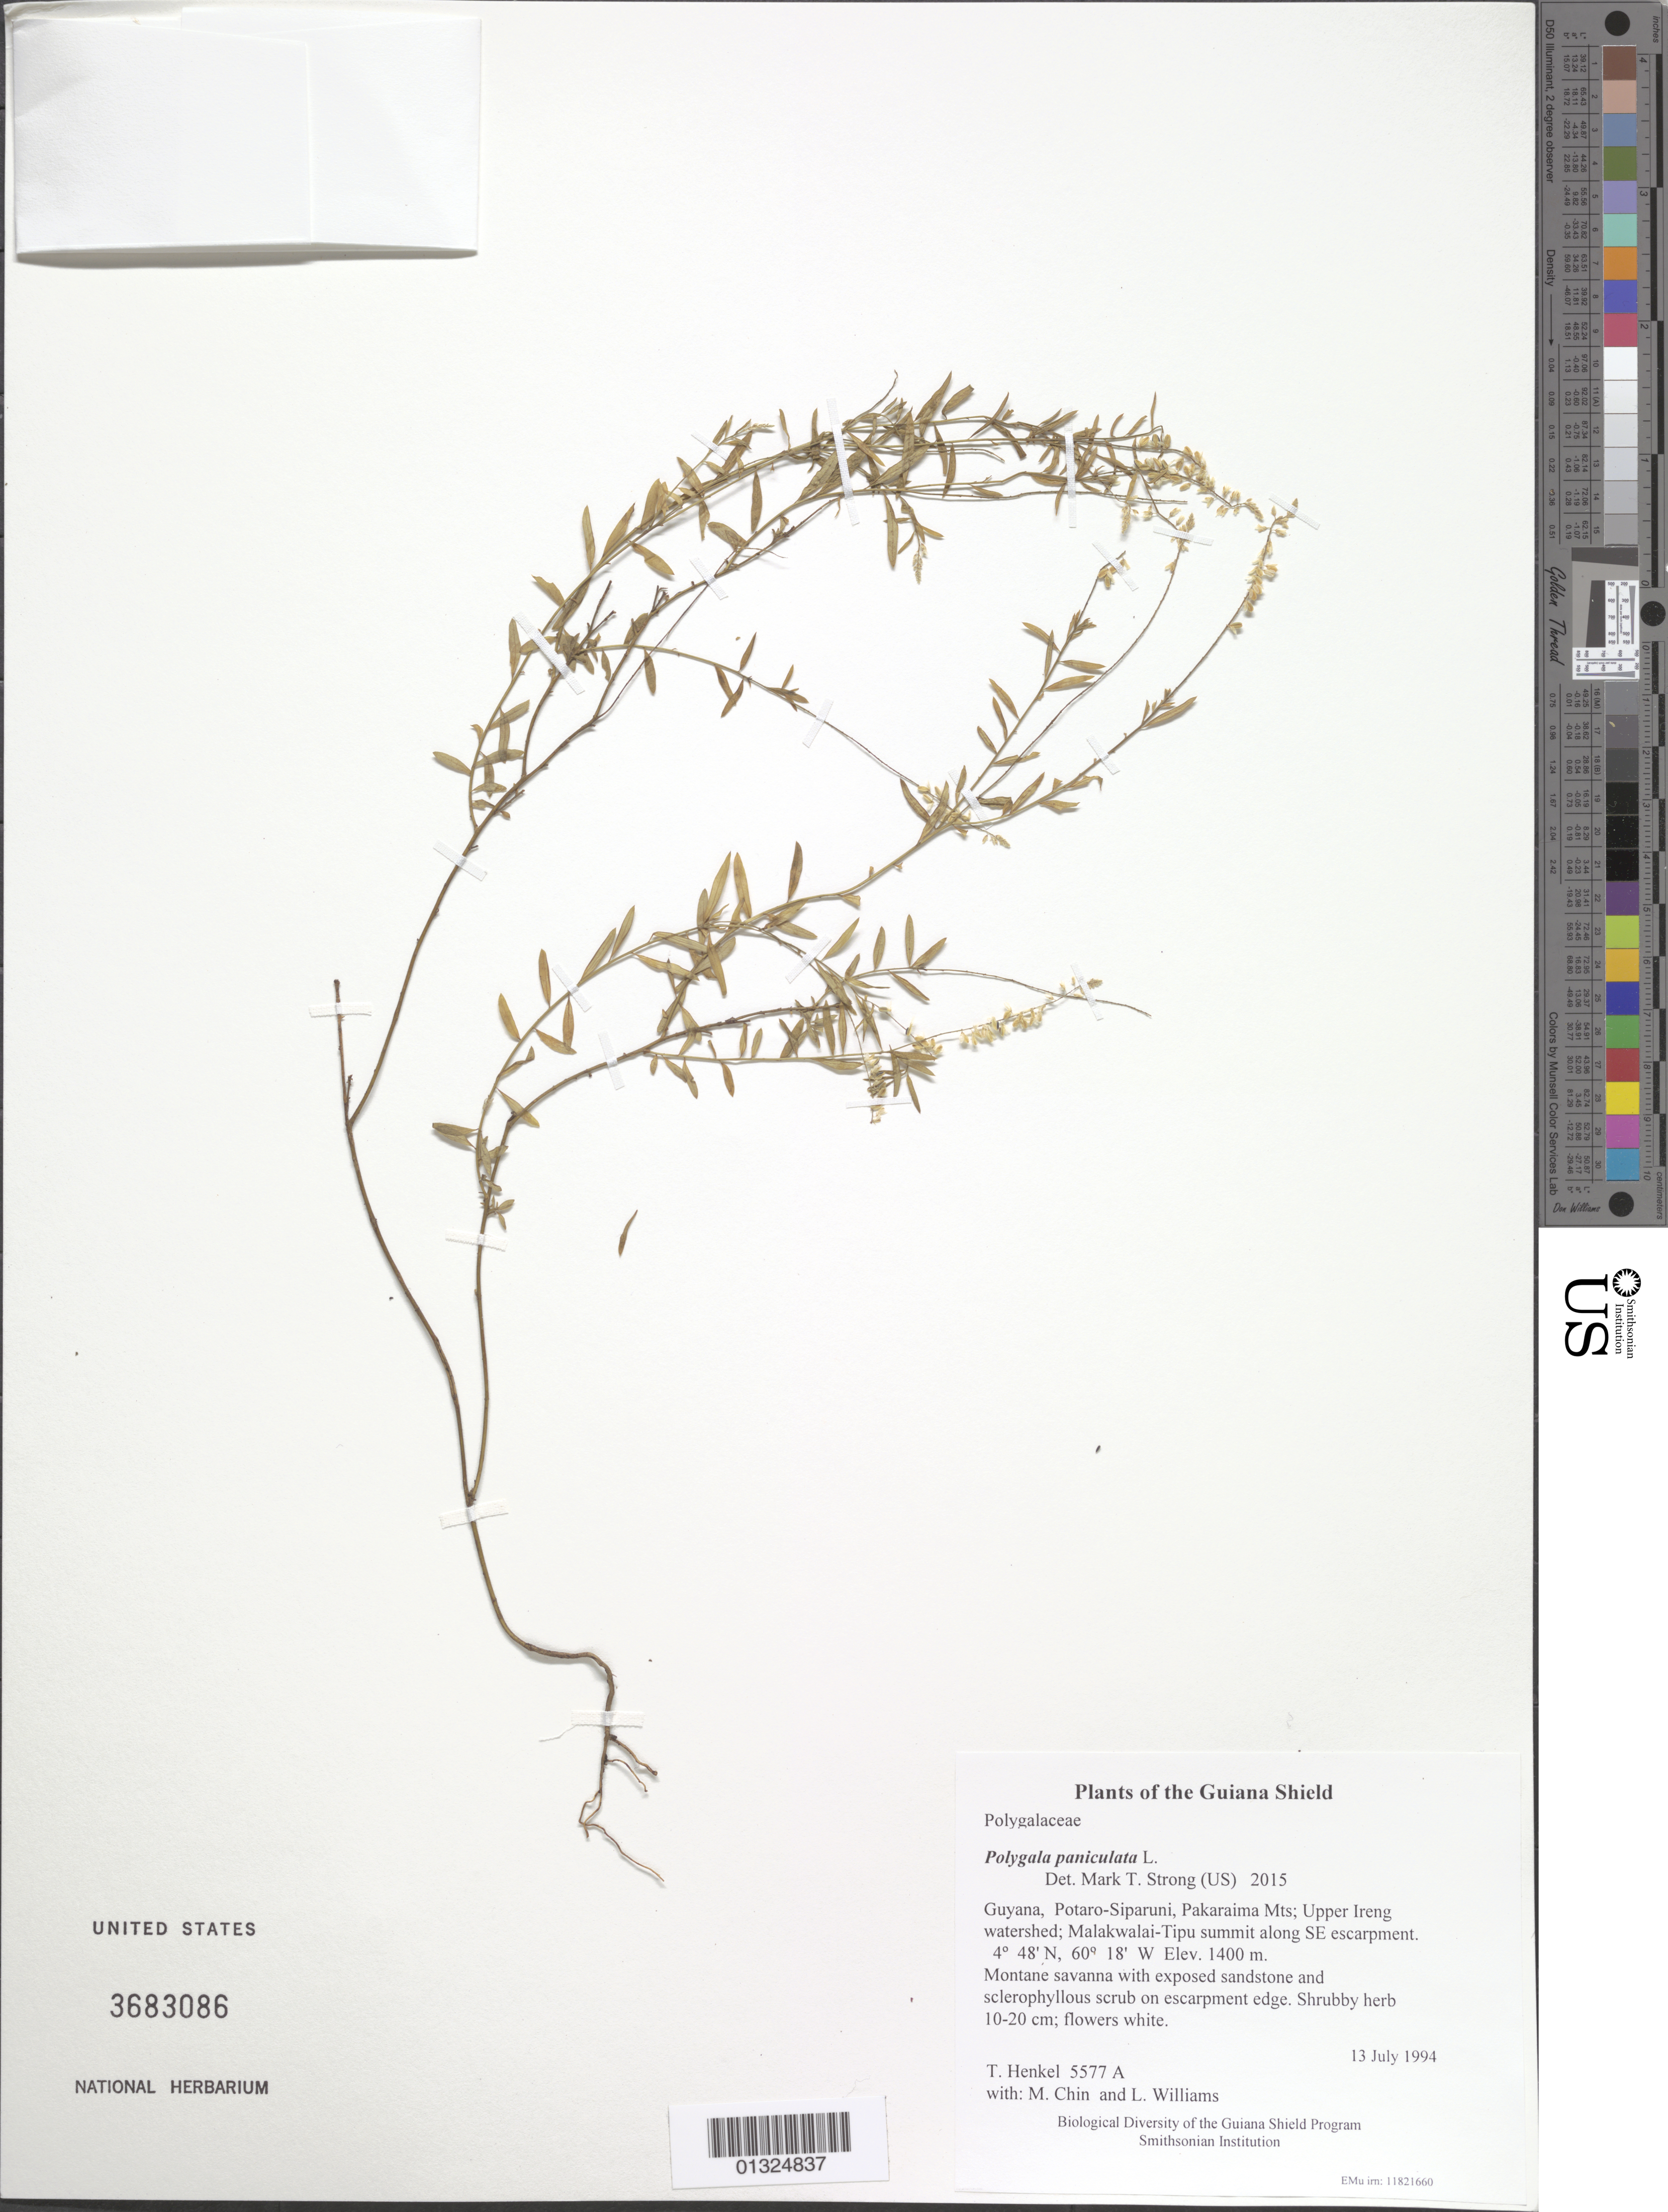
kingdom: Plantae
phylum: Tracheophyta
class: Magnoliopsida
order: Fabales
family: Polygalaceae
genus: Polygala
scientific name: Polygala paniculata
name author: L.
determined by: Strong, M. T., (US), Smithsonian Institution - National Museum of Natural History (UNITED STATES)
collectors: T. Henkel, M. Chin & L. Williams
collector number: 5577 A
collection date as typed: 13 July 1994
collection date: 1994-07-13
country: Guyana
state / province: Potaro-Siparuni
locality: Pakaraima Mts; Upper Ireng watershed; Malakwalai-Tipu summit along SE escarpment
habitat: Montane savanna with exposed sandstone and sclerophyllous scrub on escarpment edge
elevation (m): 1400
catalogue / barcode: US 3683086